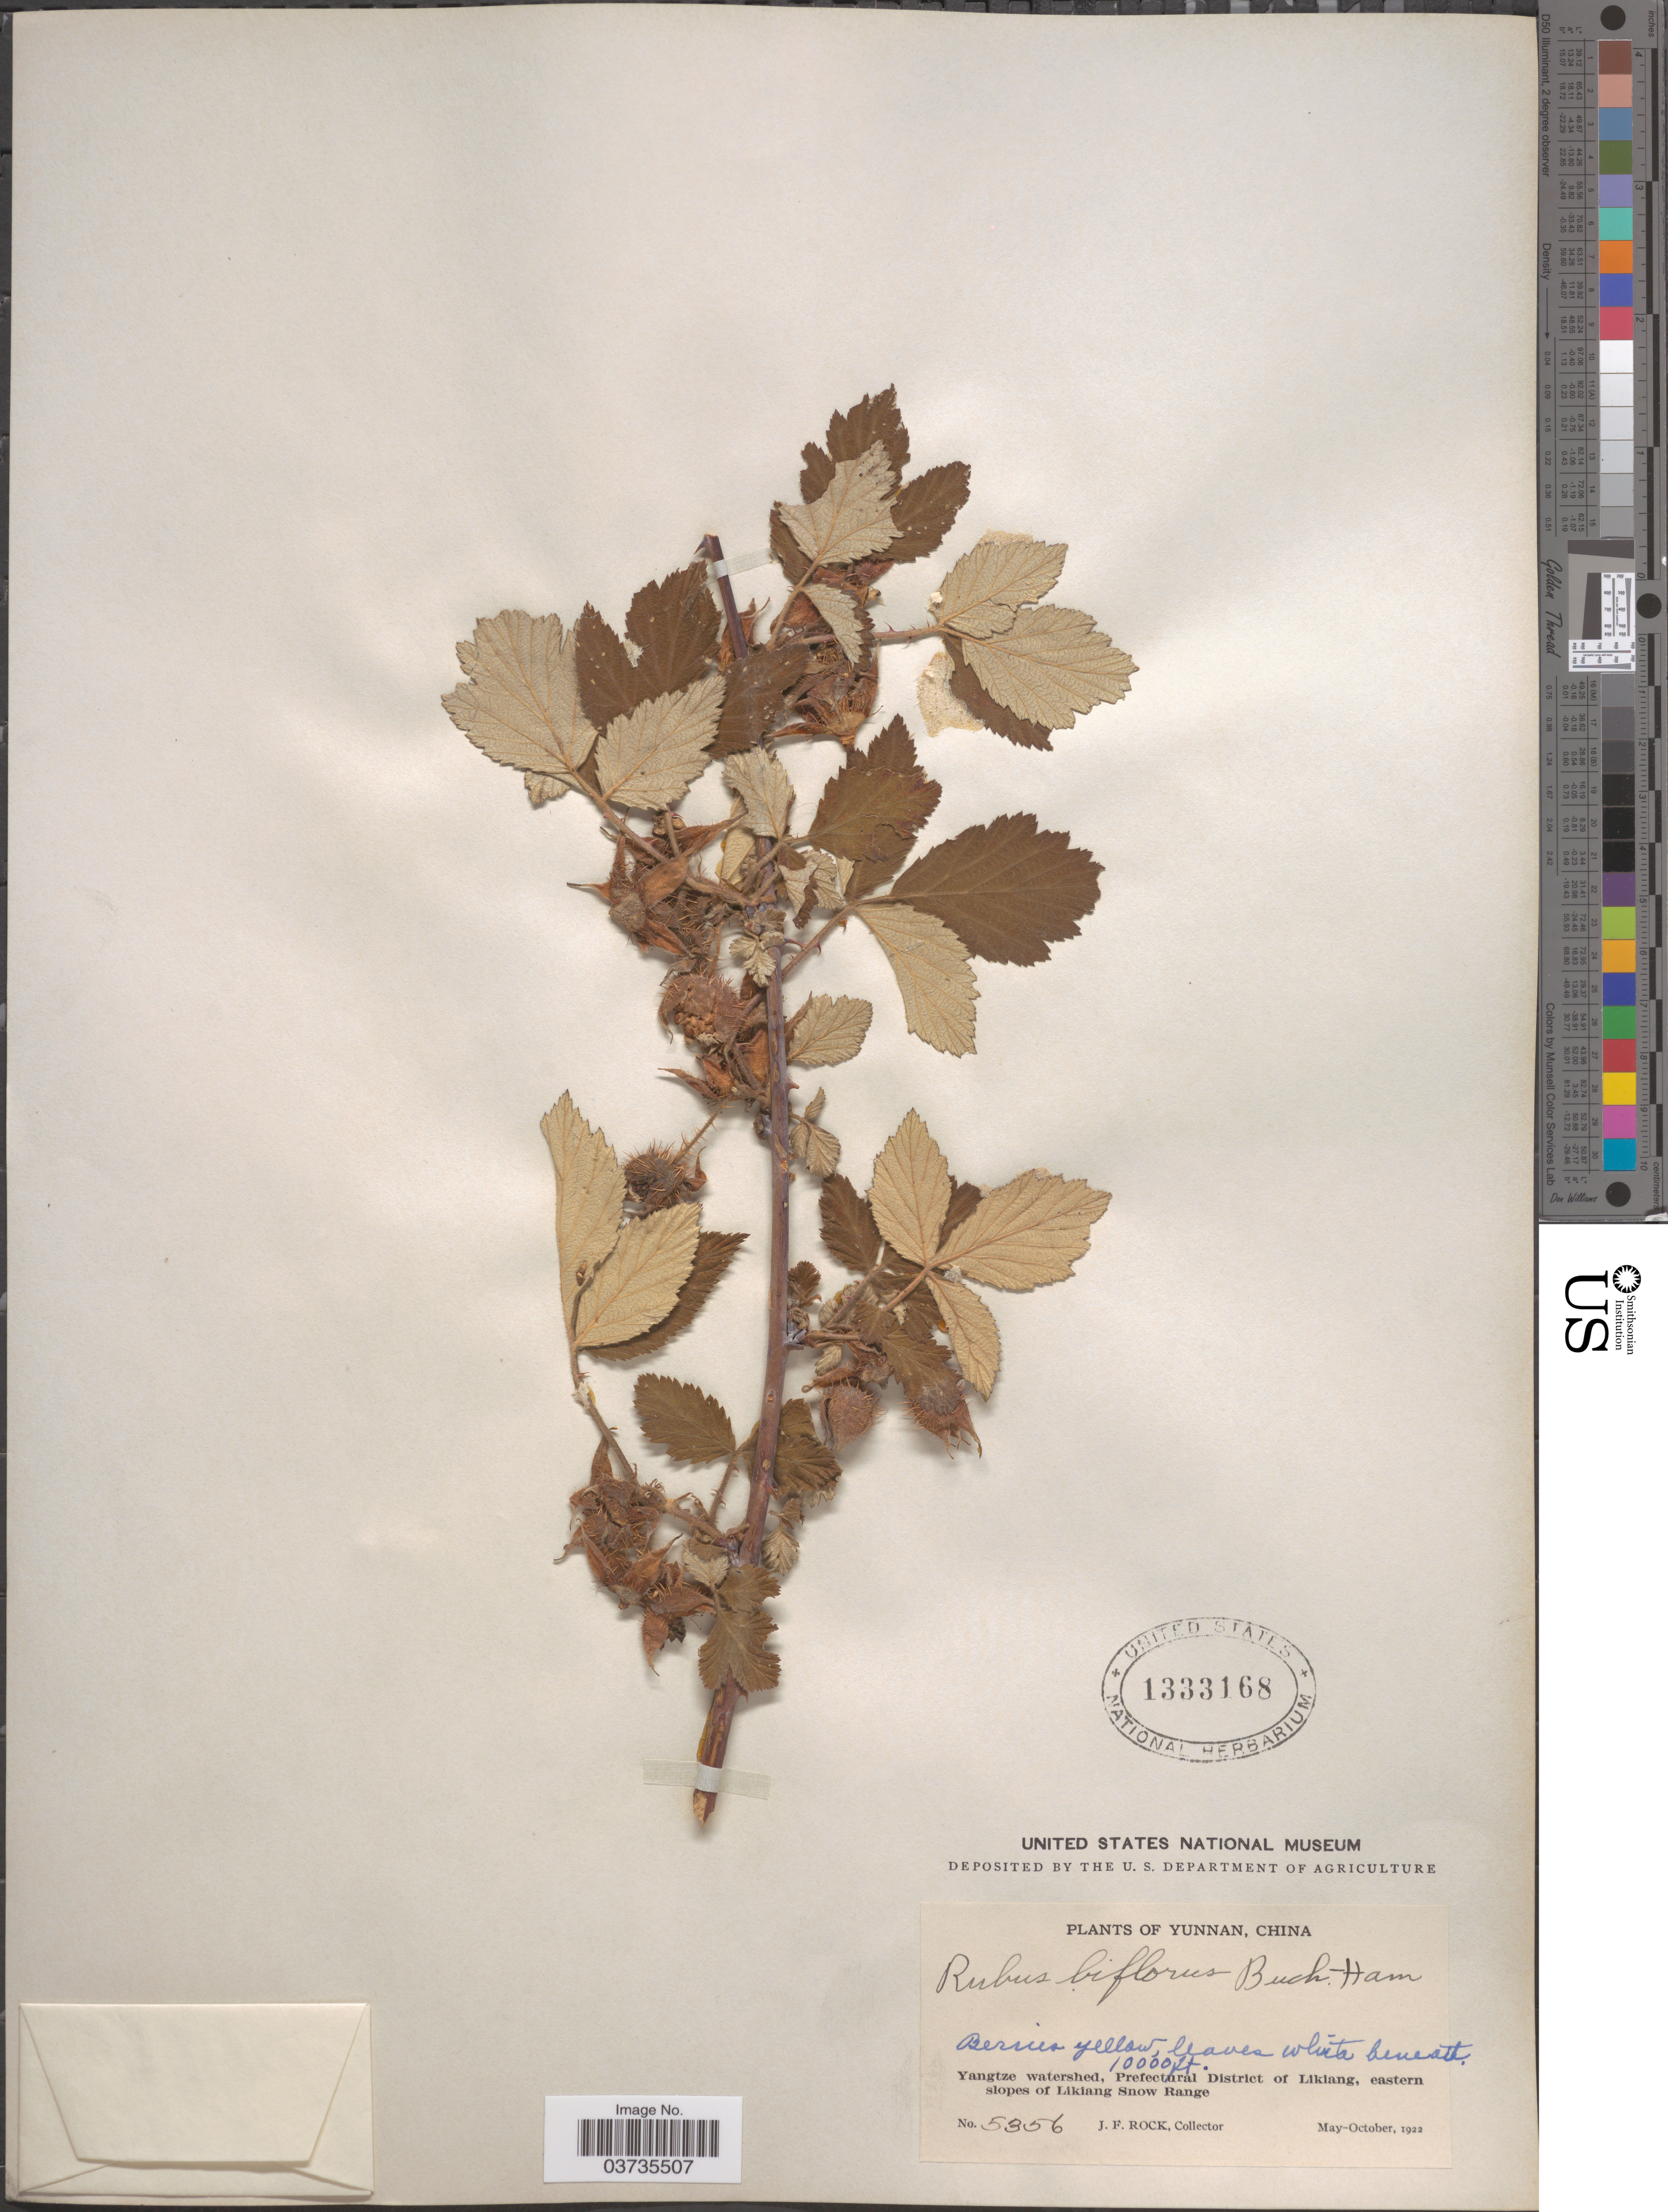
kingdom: Plantae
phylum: Tracheophyta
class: Magnoliopsida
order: Rosales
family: Rosaceae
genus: Rubus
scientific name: Rubus biflorus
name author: Buch.-Ham. ex Sm.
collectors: J. Rock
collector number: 5356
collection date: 1922-05/1922-10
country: China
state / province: Yunnan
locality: Yangtze watershed, Prefectural District of Likiang, eastern slopes of Likiang Snow Range.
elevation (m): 3048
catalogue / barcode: US 1333168